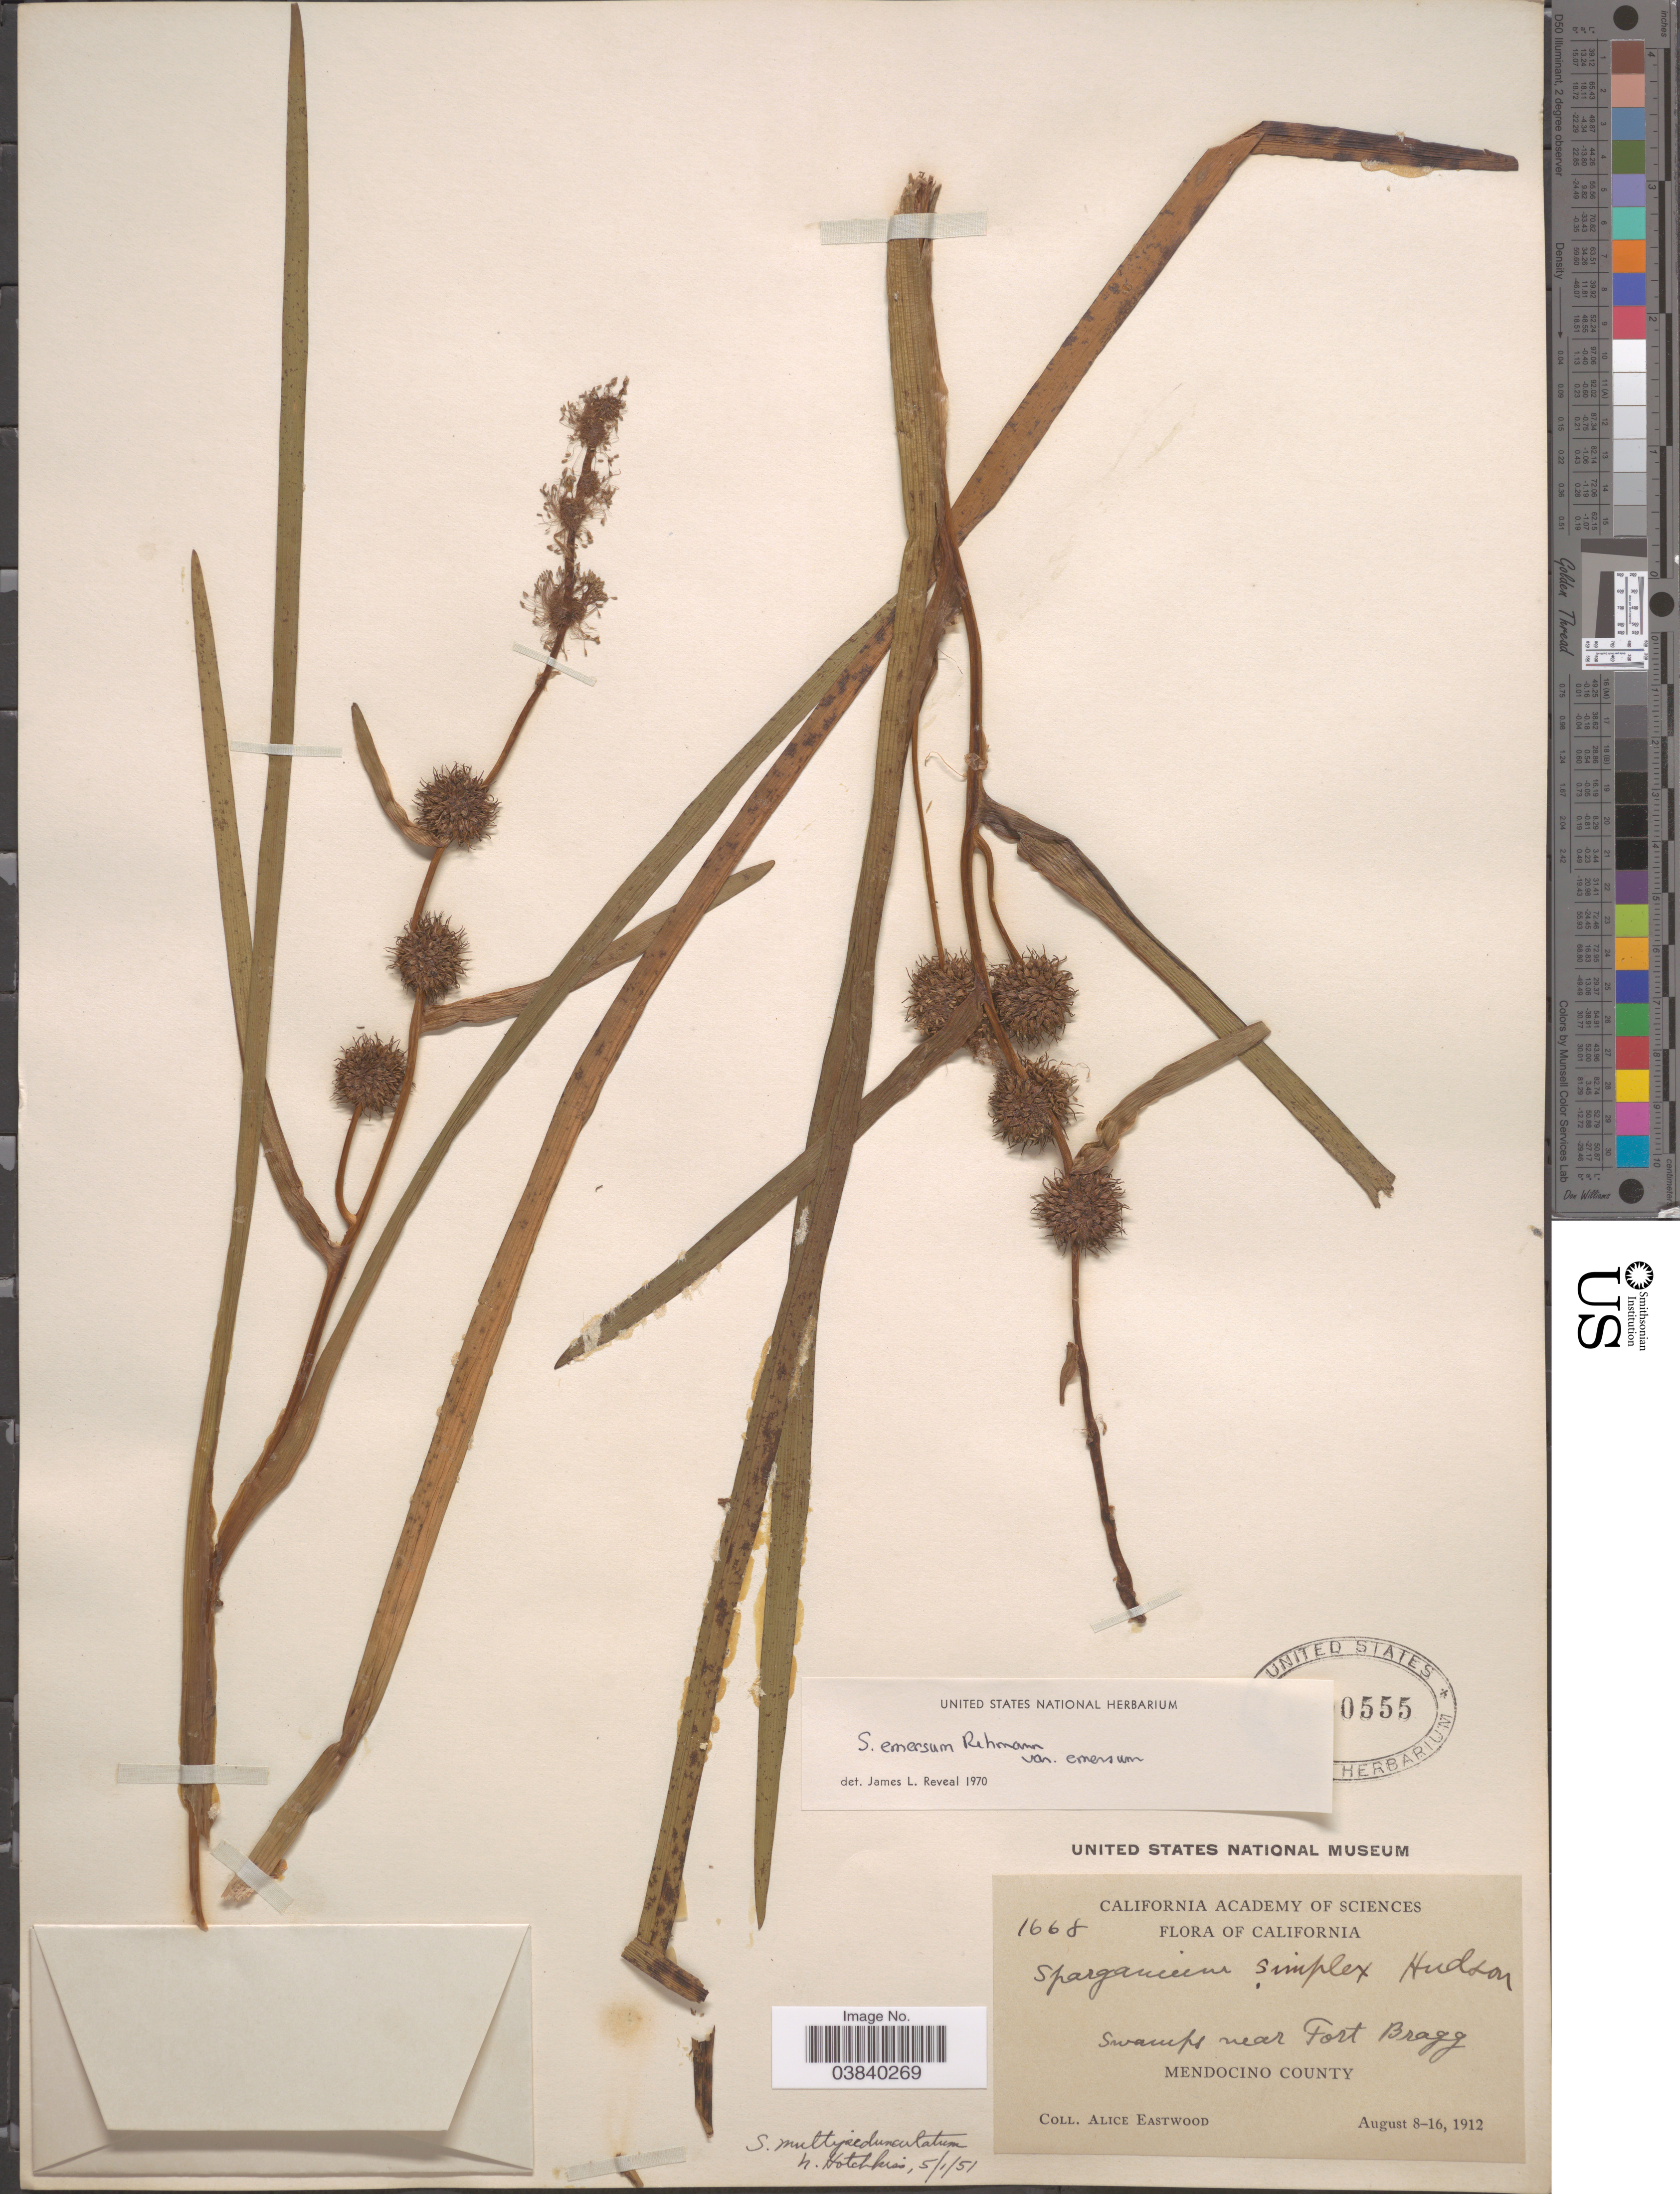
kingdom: Plantae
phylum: Tracheophyta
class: Liliopsida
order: Poales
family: Typhaceae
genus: Sparganium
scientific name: Sparganium emersum var. emersum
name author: Rehmann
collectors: A. Eastwood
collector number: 1668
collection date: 1912-08-08/1912-08-16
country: United States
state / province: California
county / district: Mendocino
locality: Swamps near Fort Bragg. Mendocino County.